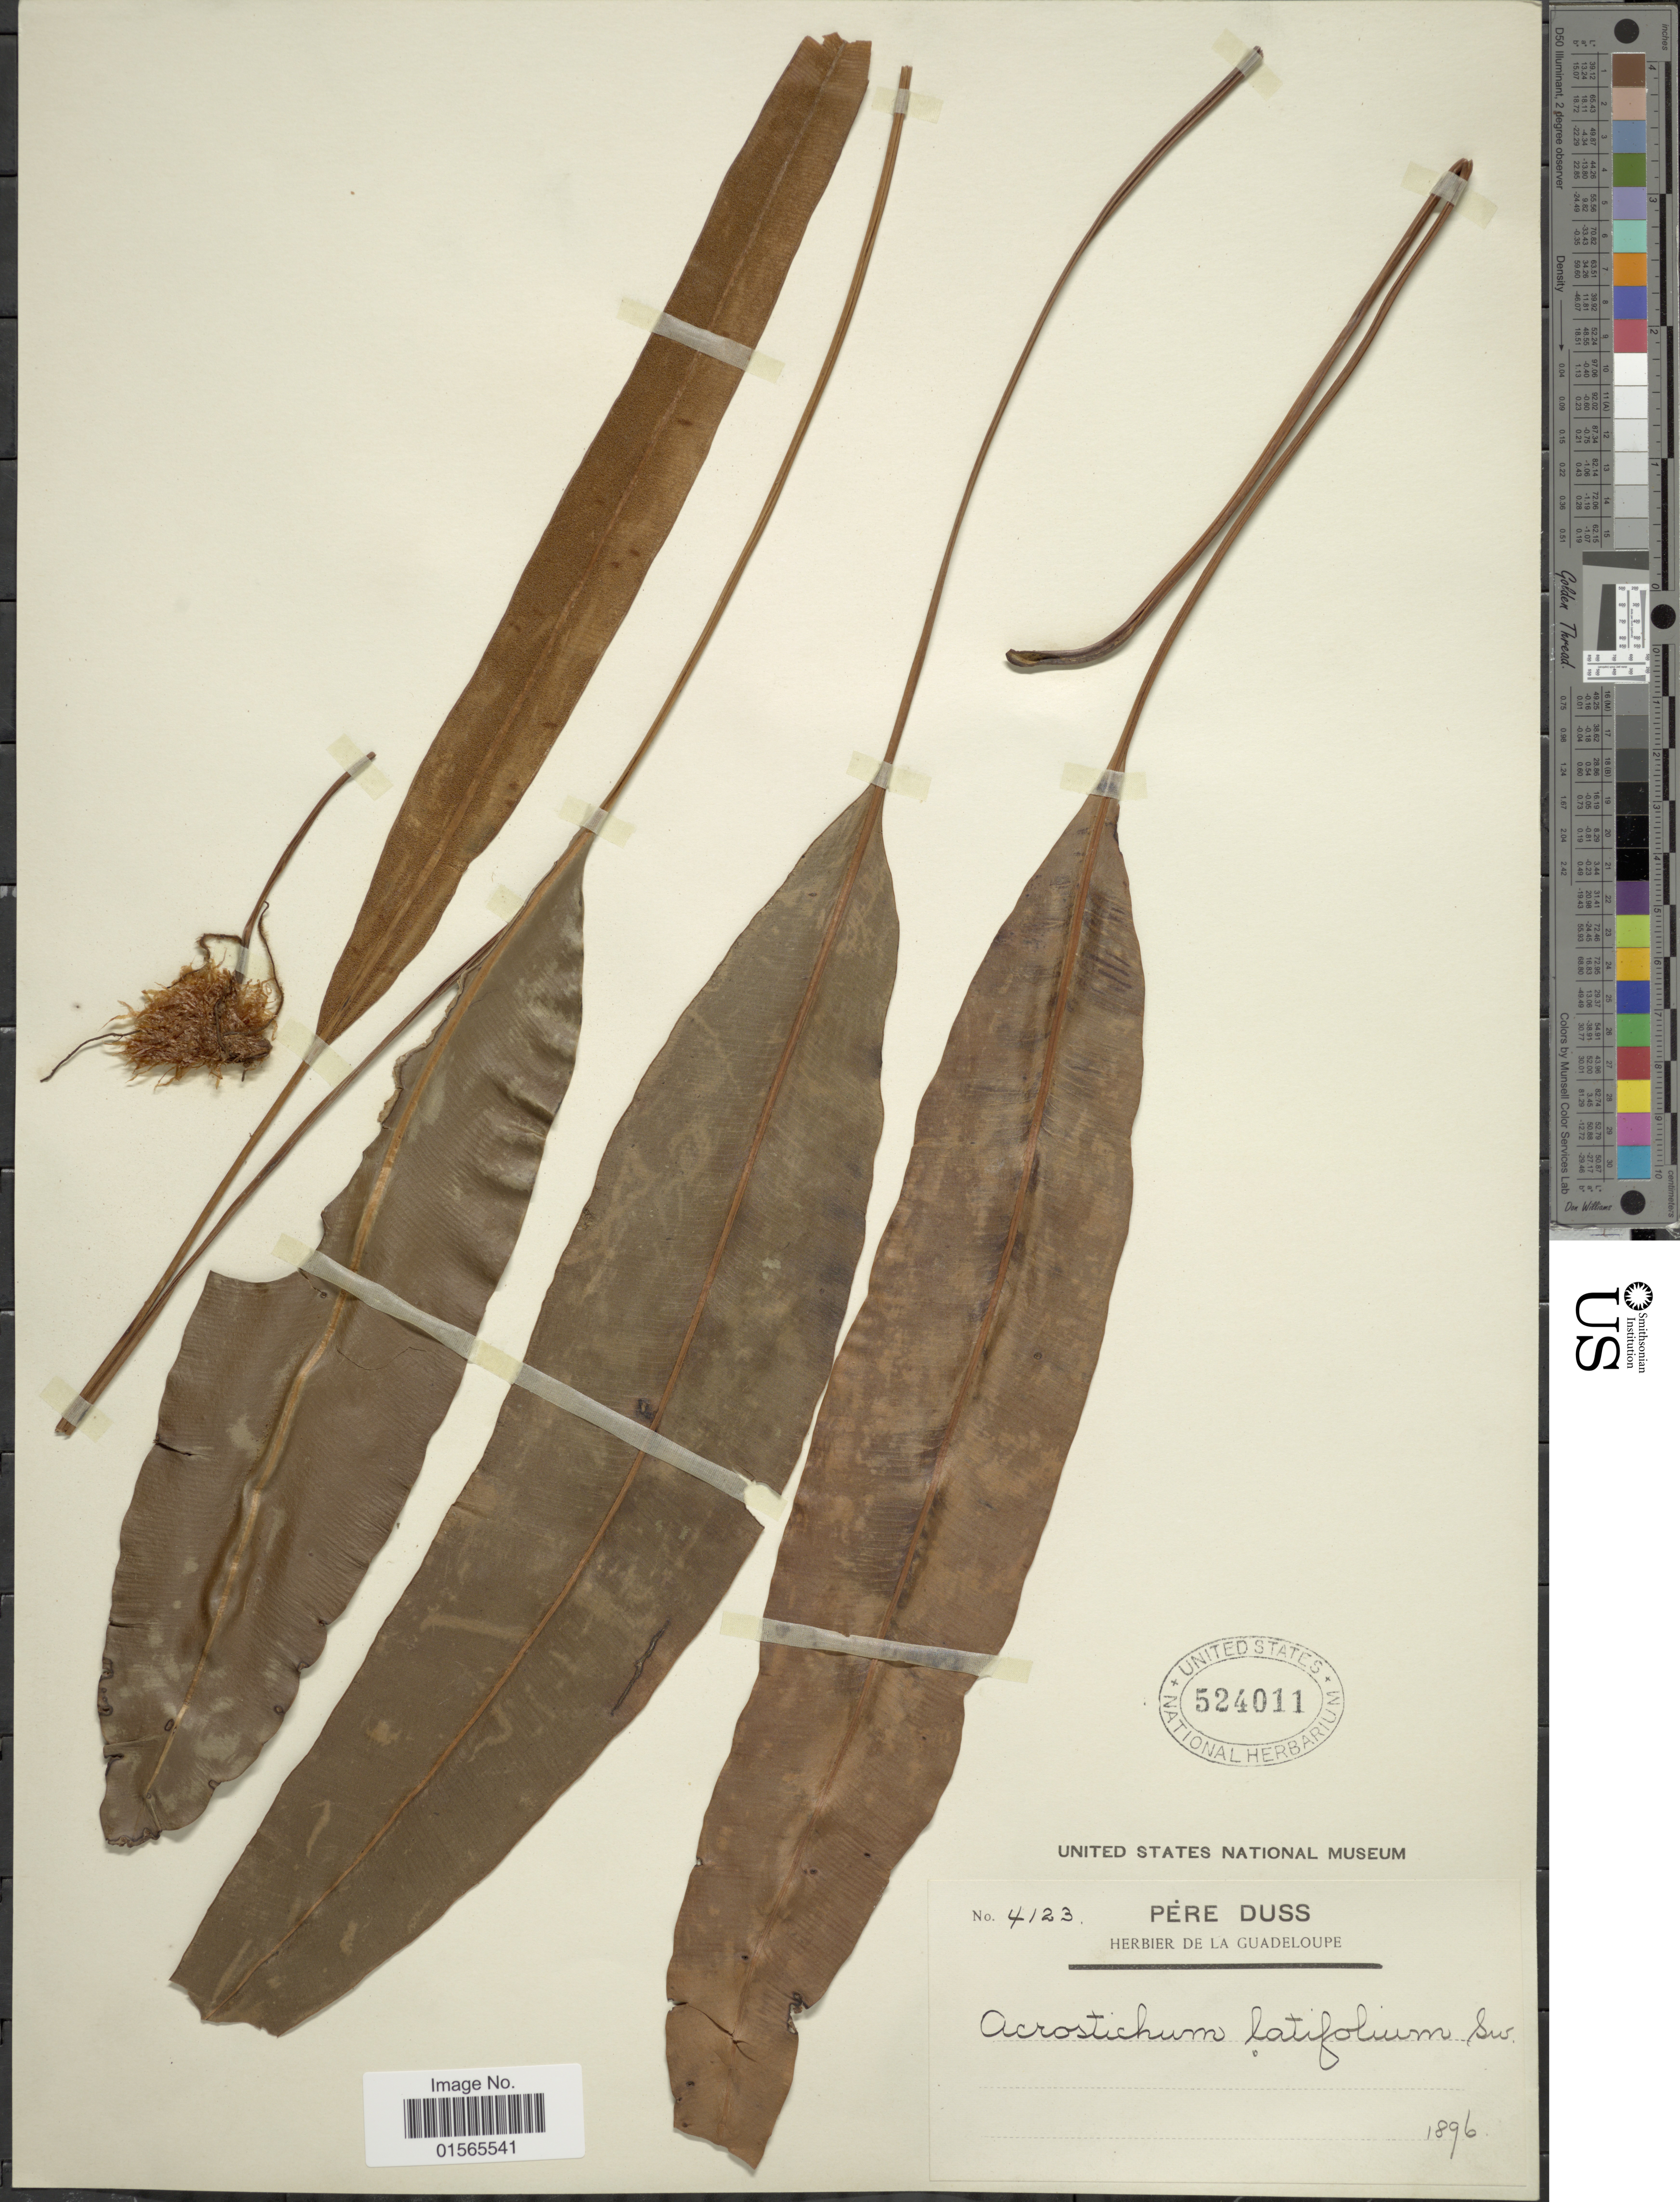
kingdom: Plantae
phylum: Tracheophyta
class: Polypodiopsida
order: Polypodiales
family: Dryopteridaceae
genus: Elaphoglossum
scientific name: Elaphoglossum impressum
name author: (Fée) T. Moore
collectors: Père Duss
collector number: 4123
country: Guadeloupe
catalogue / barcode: US 524011